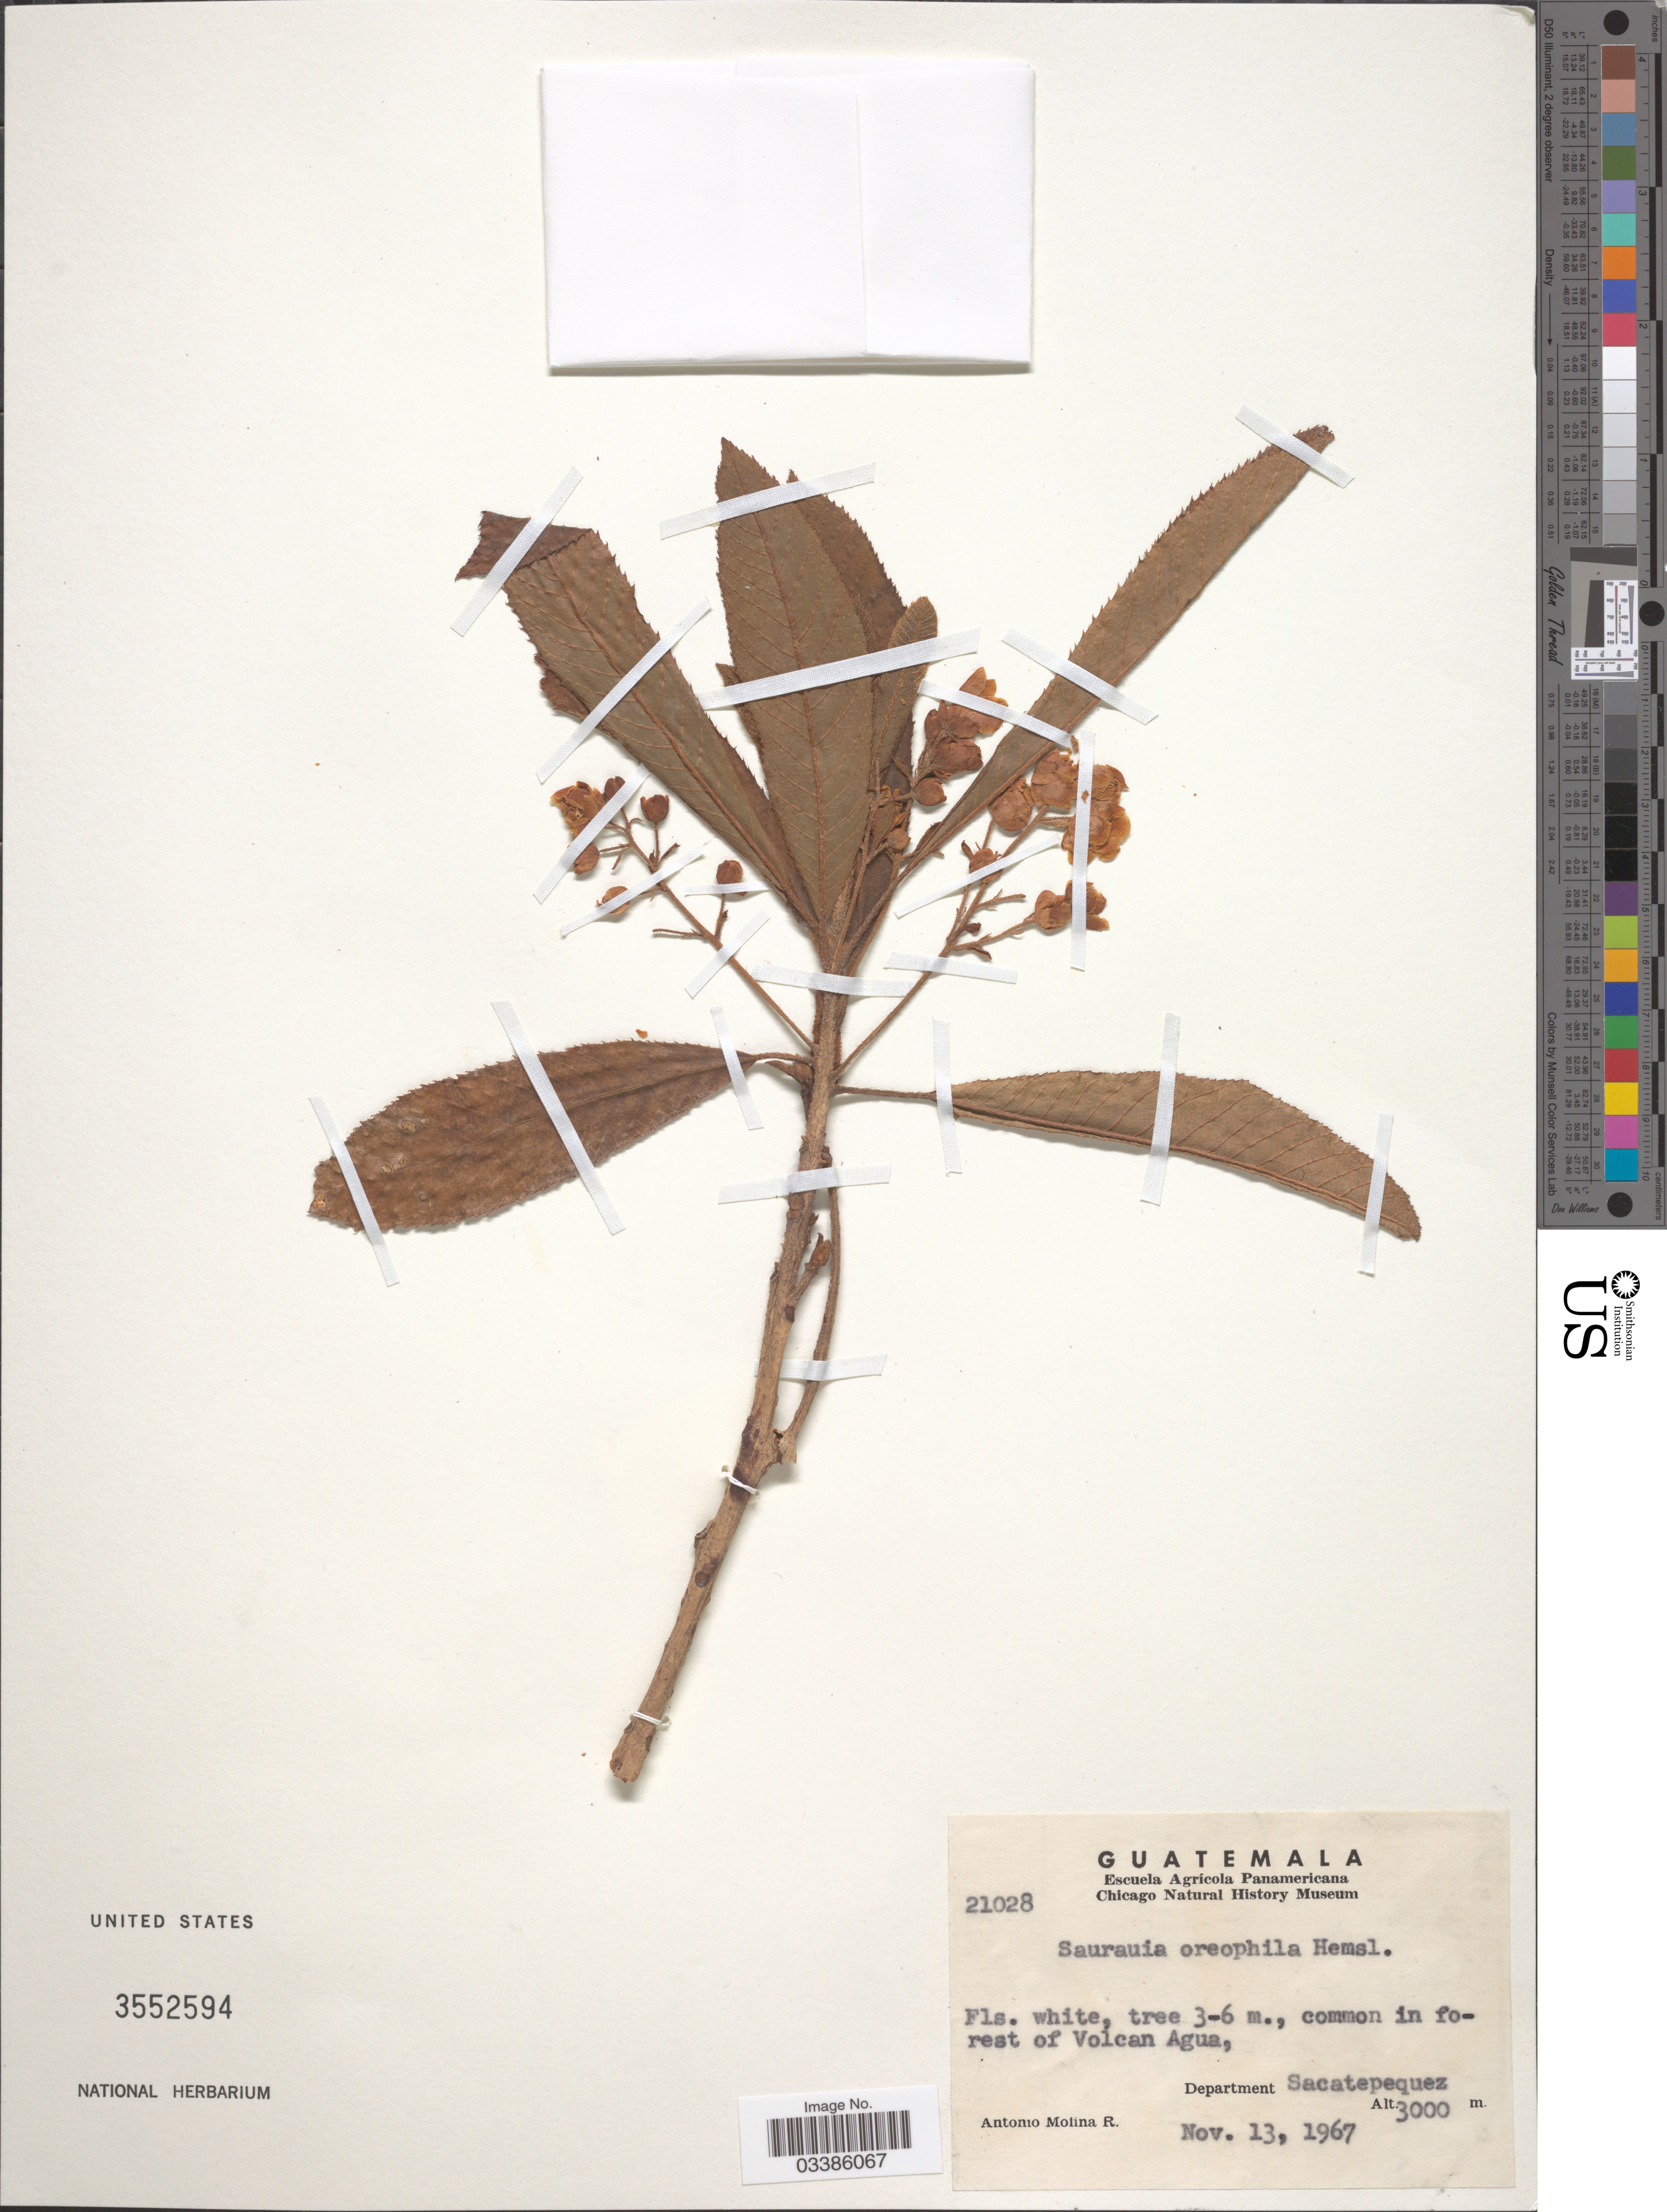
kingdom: Plantae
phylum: Tracheophyta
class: Magnoliopsida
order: Ericales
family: Actinidiaceae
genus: Saurauia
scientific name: Saurauia oreophila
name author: Hemsl.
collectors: A. Molina R.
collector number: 21028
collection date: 1967-11-13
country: Guatemala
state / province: Sacatepéquez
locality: Common in forest of Volcan Agua, Department Sacatepequez.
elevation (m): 3000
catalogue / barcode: US 3552594